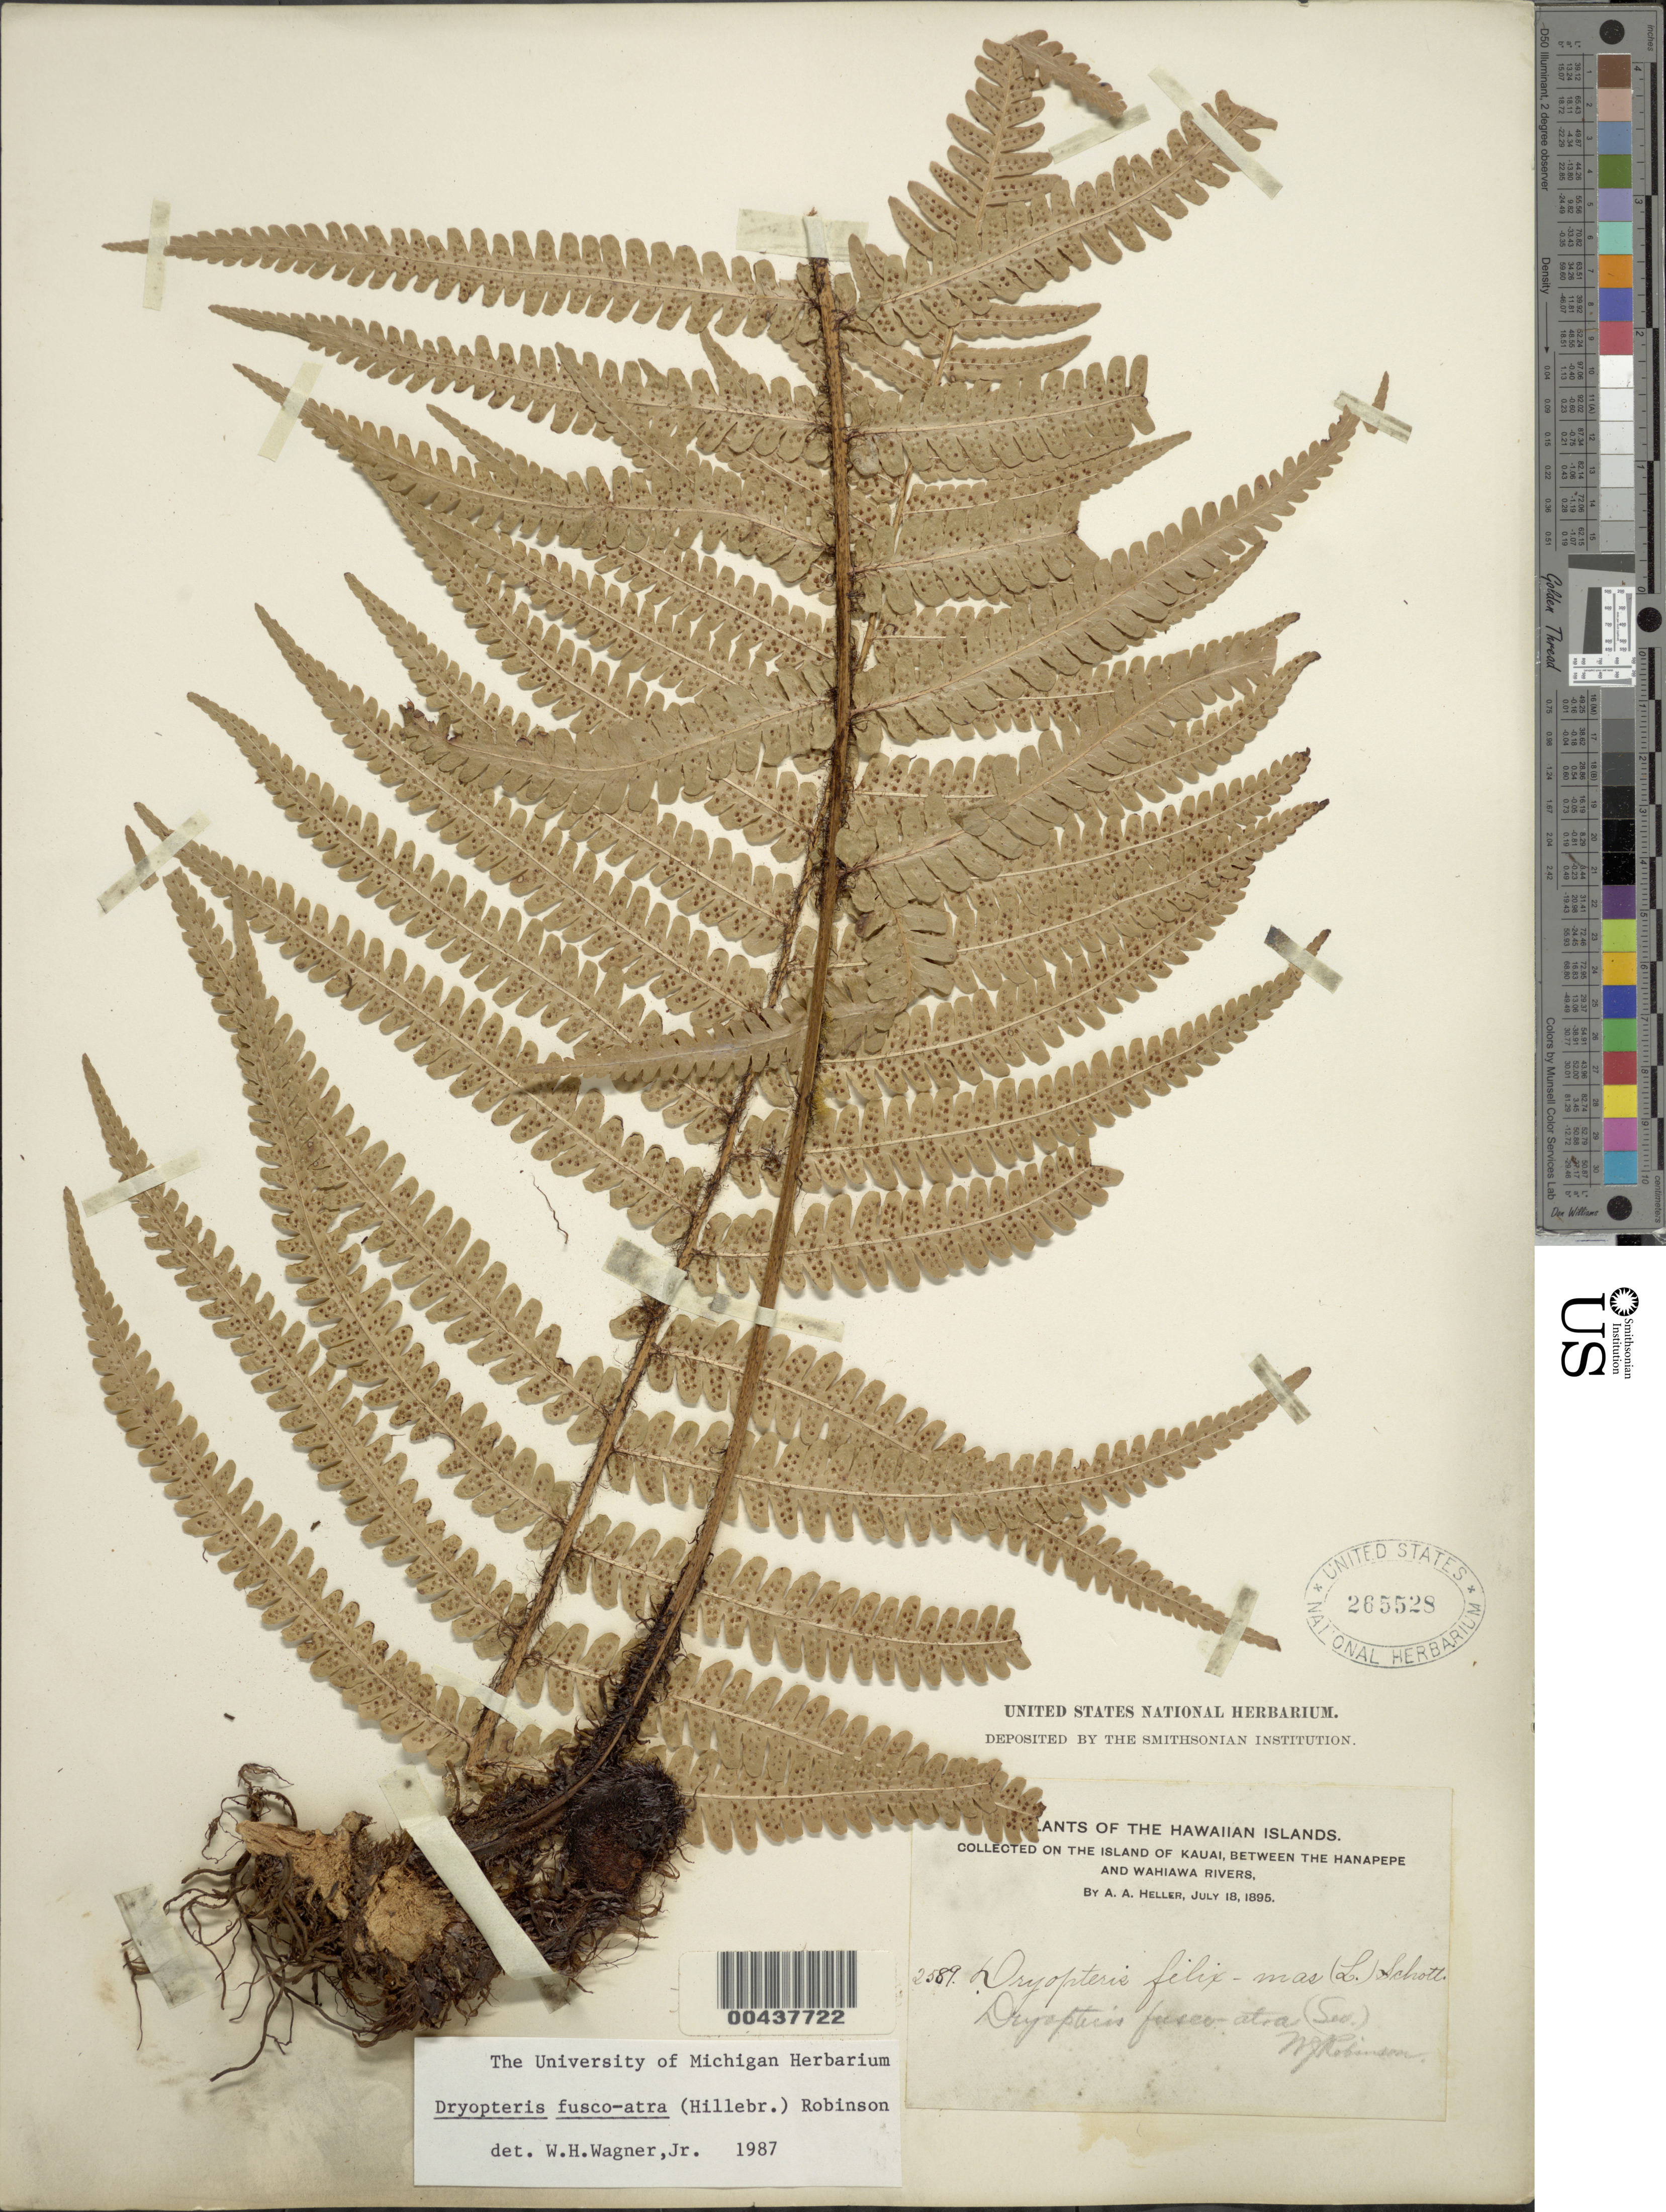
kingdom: Plantae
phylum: Tracheophyta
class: Polypodiopsida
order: Polypodiales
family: Dryopteridaceae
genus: Dryopteris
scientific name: Dryopteris fuscoatra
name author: (Hillebr.) W. J. Rob.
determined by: Wagner, W. H.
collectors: A. A. Heller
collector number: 2589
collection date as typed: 18 Jul 1895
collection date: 1895-07-18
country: United States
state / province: Hawaii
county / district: Kauai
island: Kaua'i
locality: Between the Hanapepe and Wahiawa Rivers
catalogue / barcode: US 265528